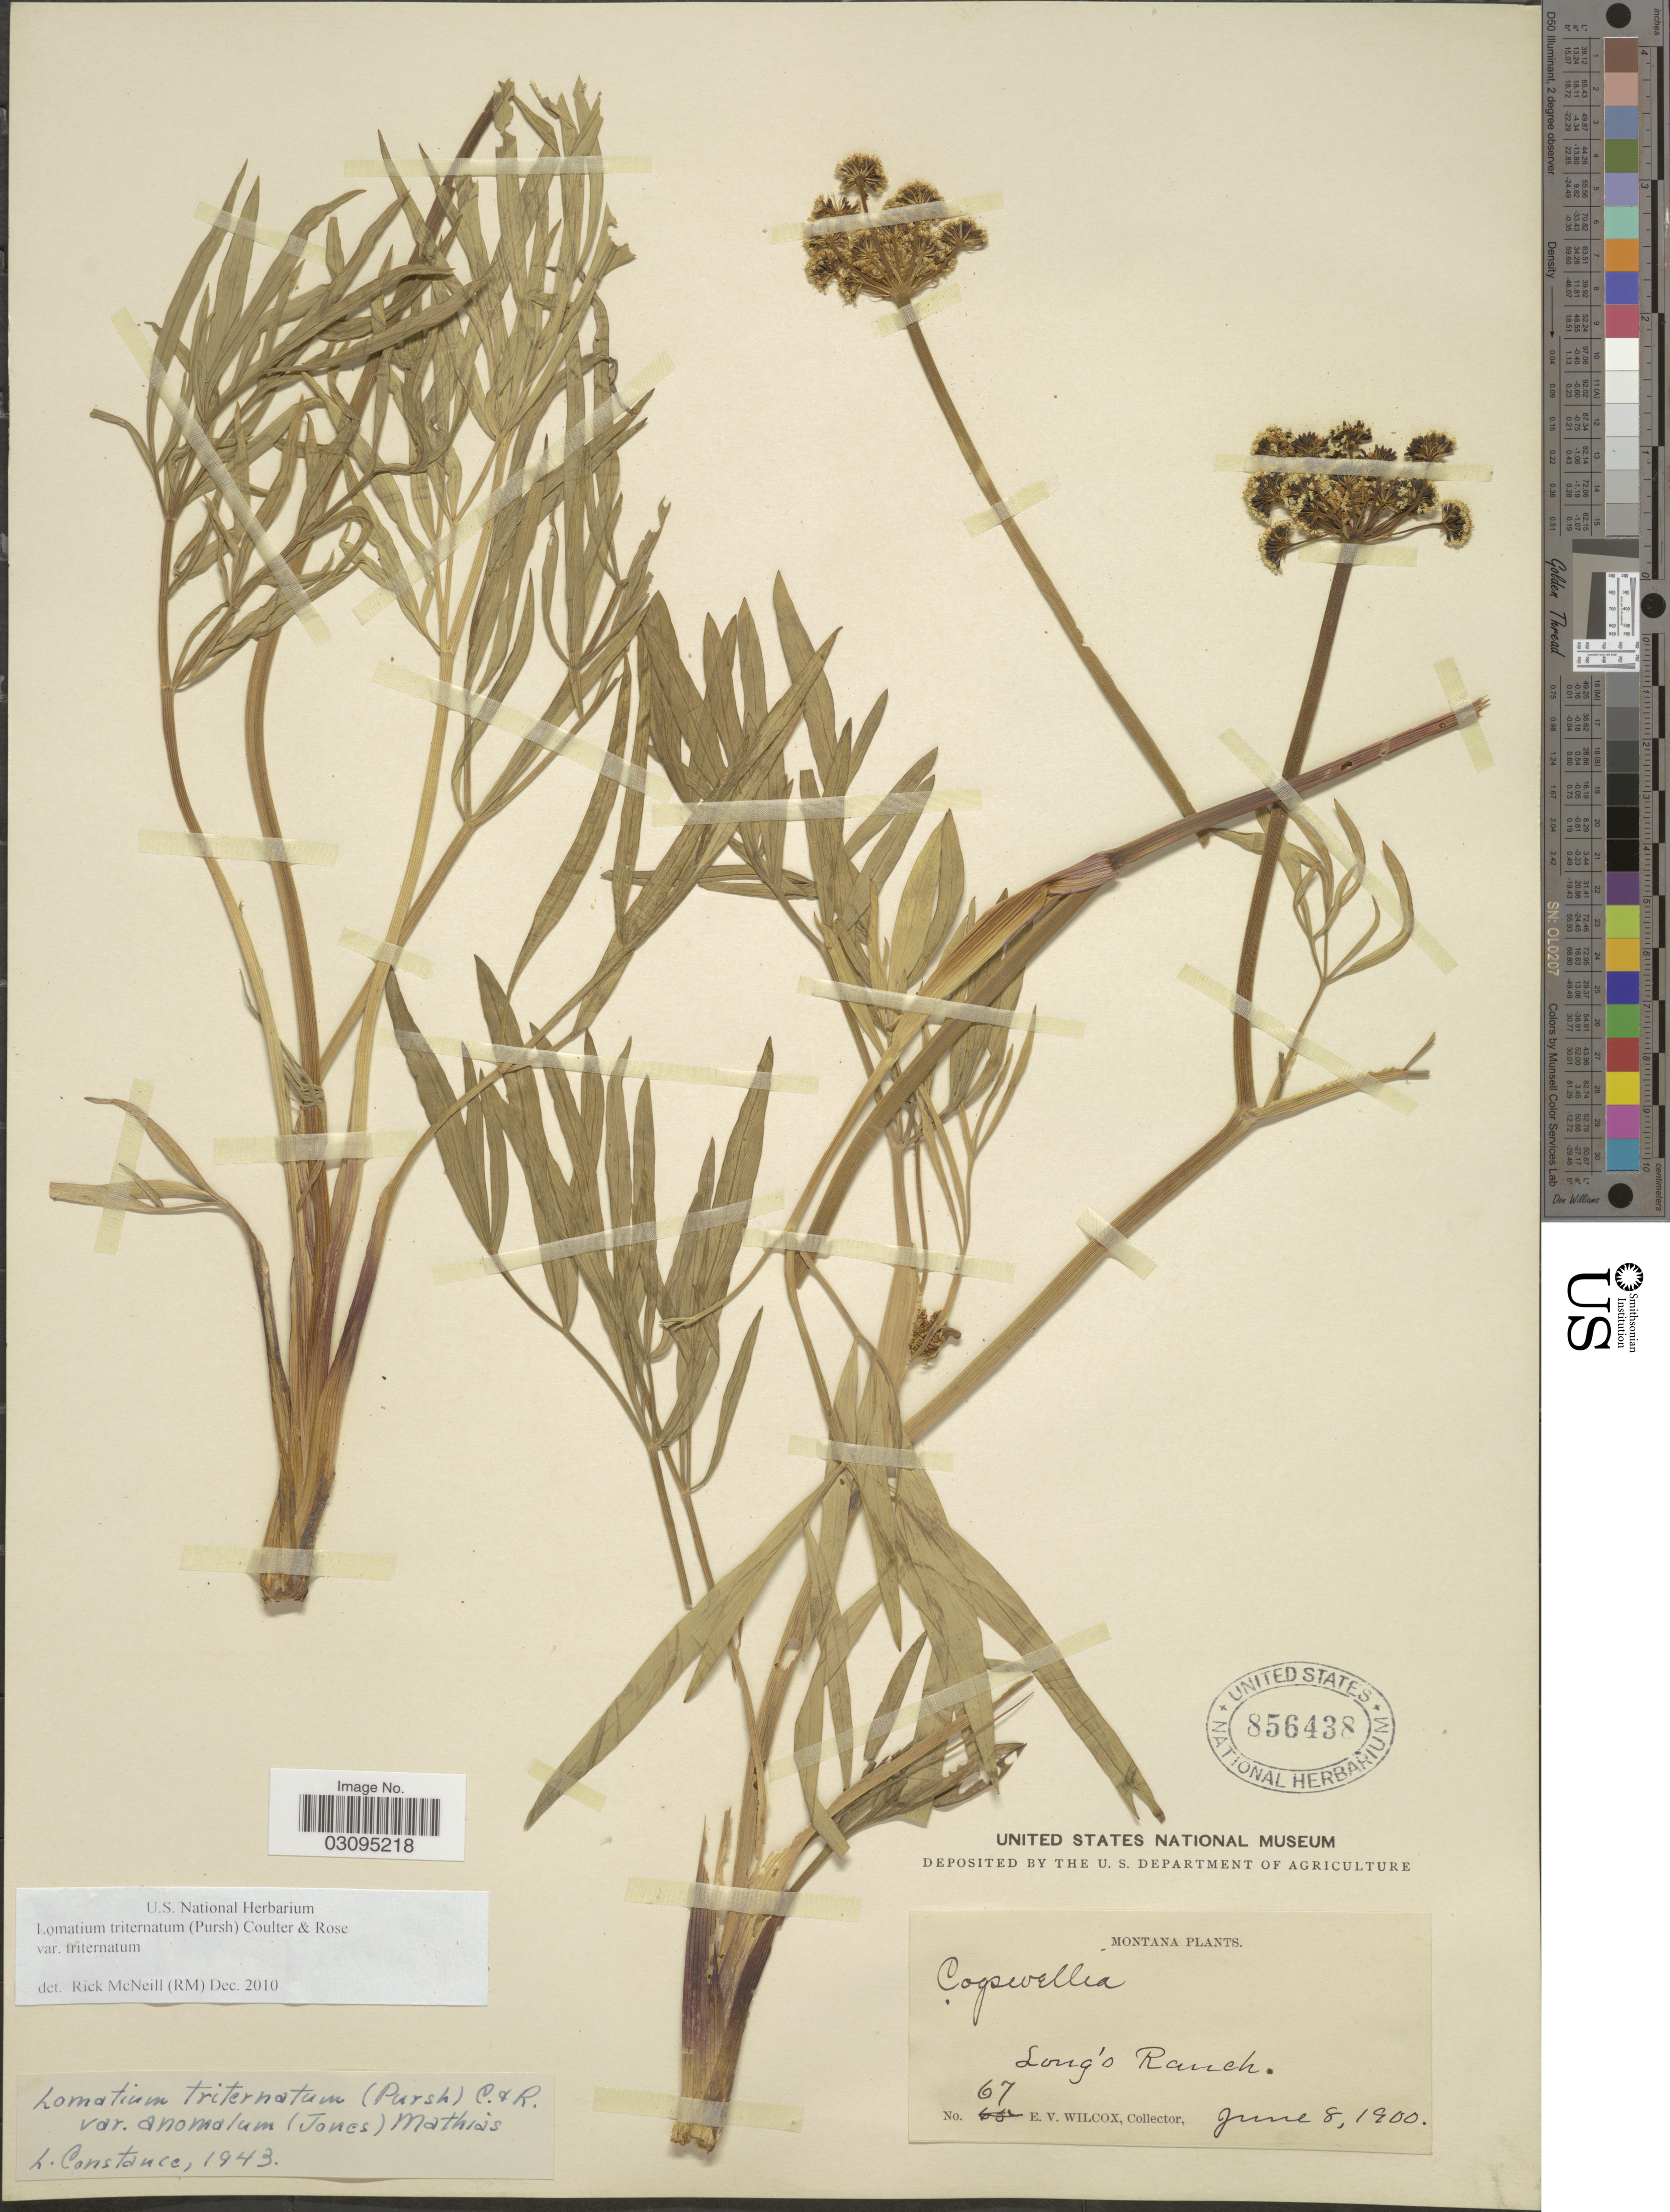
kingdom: Plantae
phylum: Tracheophyta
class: Magnoliopsida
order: Apiales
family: Apiaceae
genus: Lomatium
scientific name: Lomatium triternatum var. triternatum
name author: (Pursh) J.M. Coult. & Rose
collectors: E. V. Wilcox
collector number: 67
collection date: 1900-06-08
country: United States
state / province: Montana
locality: Long's Ranch.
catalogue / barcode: US 856438